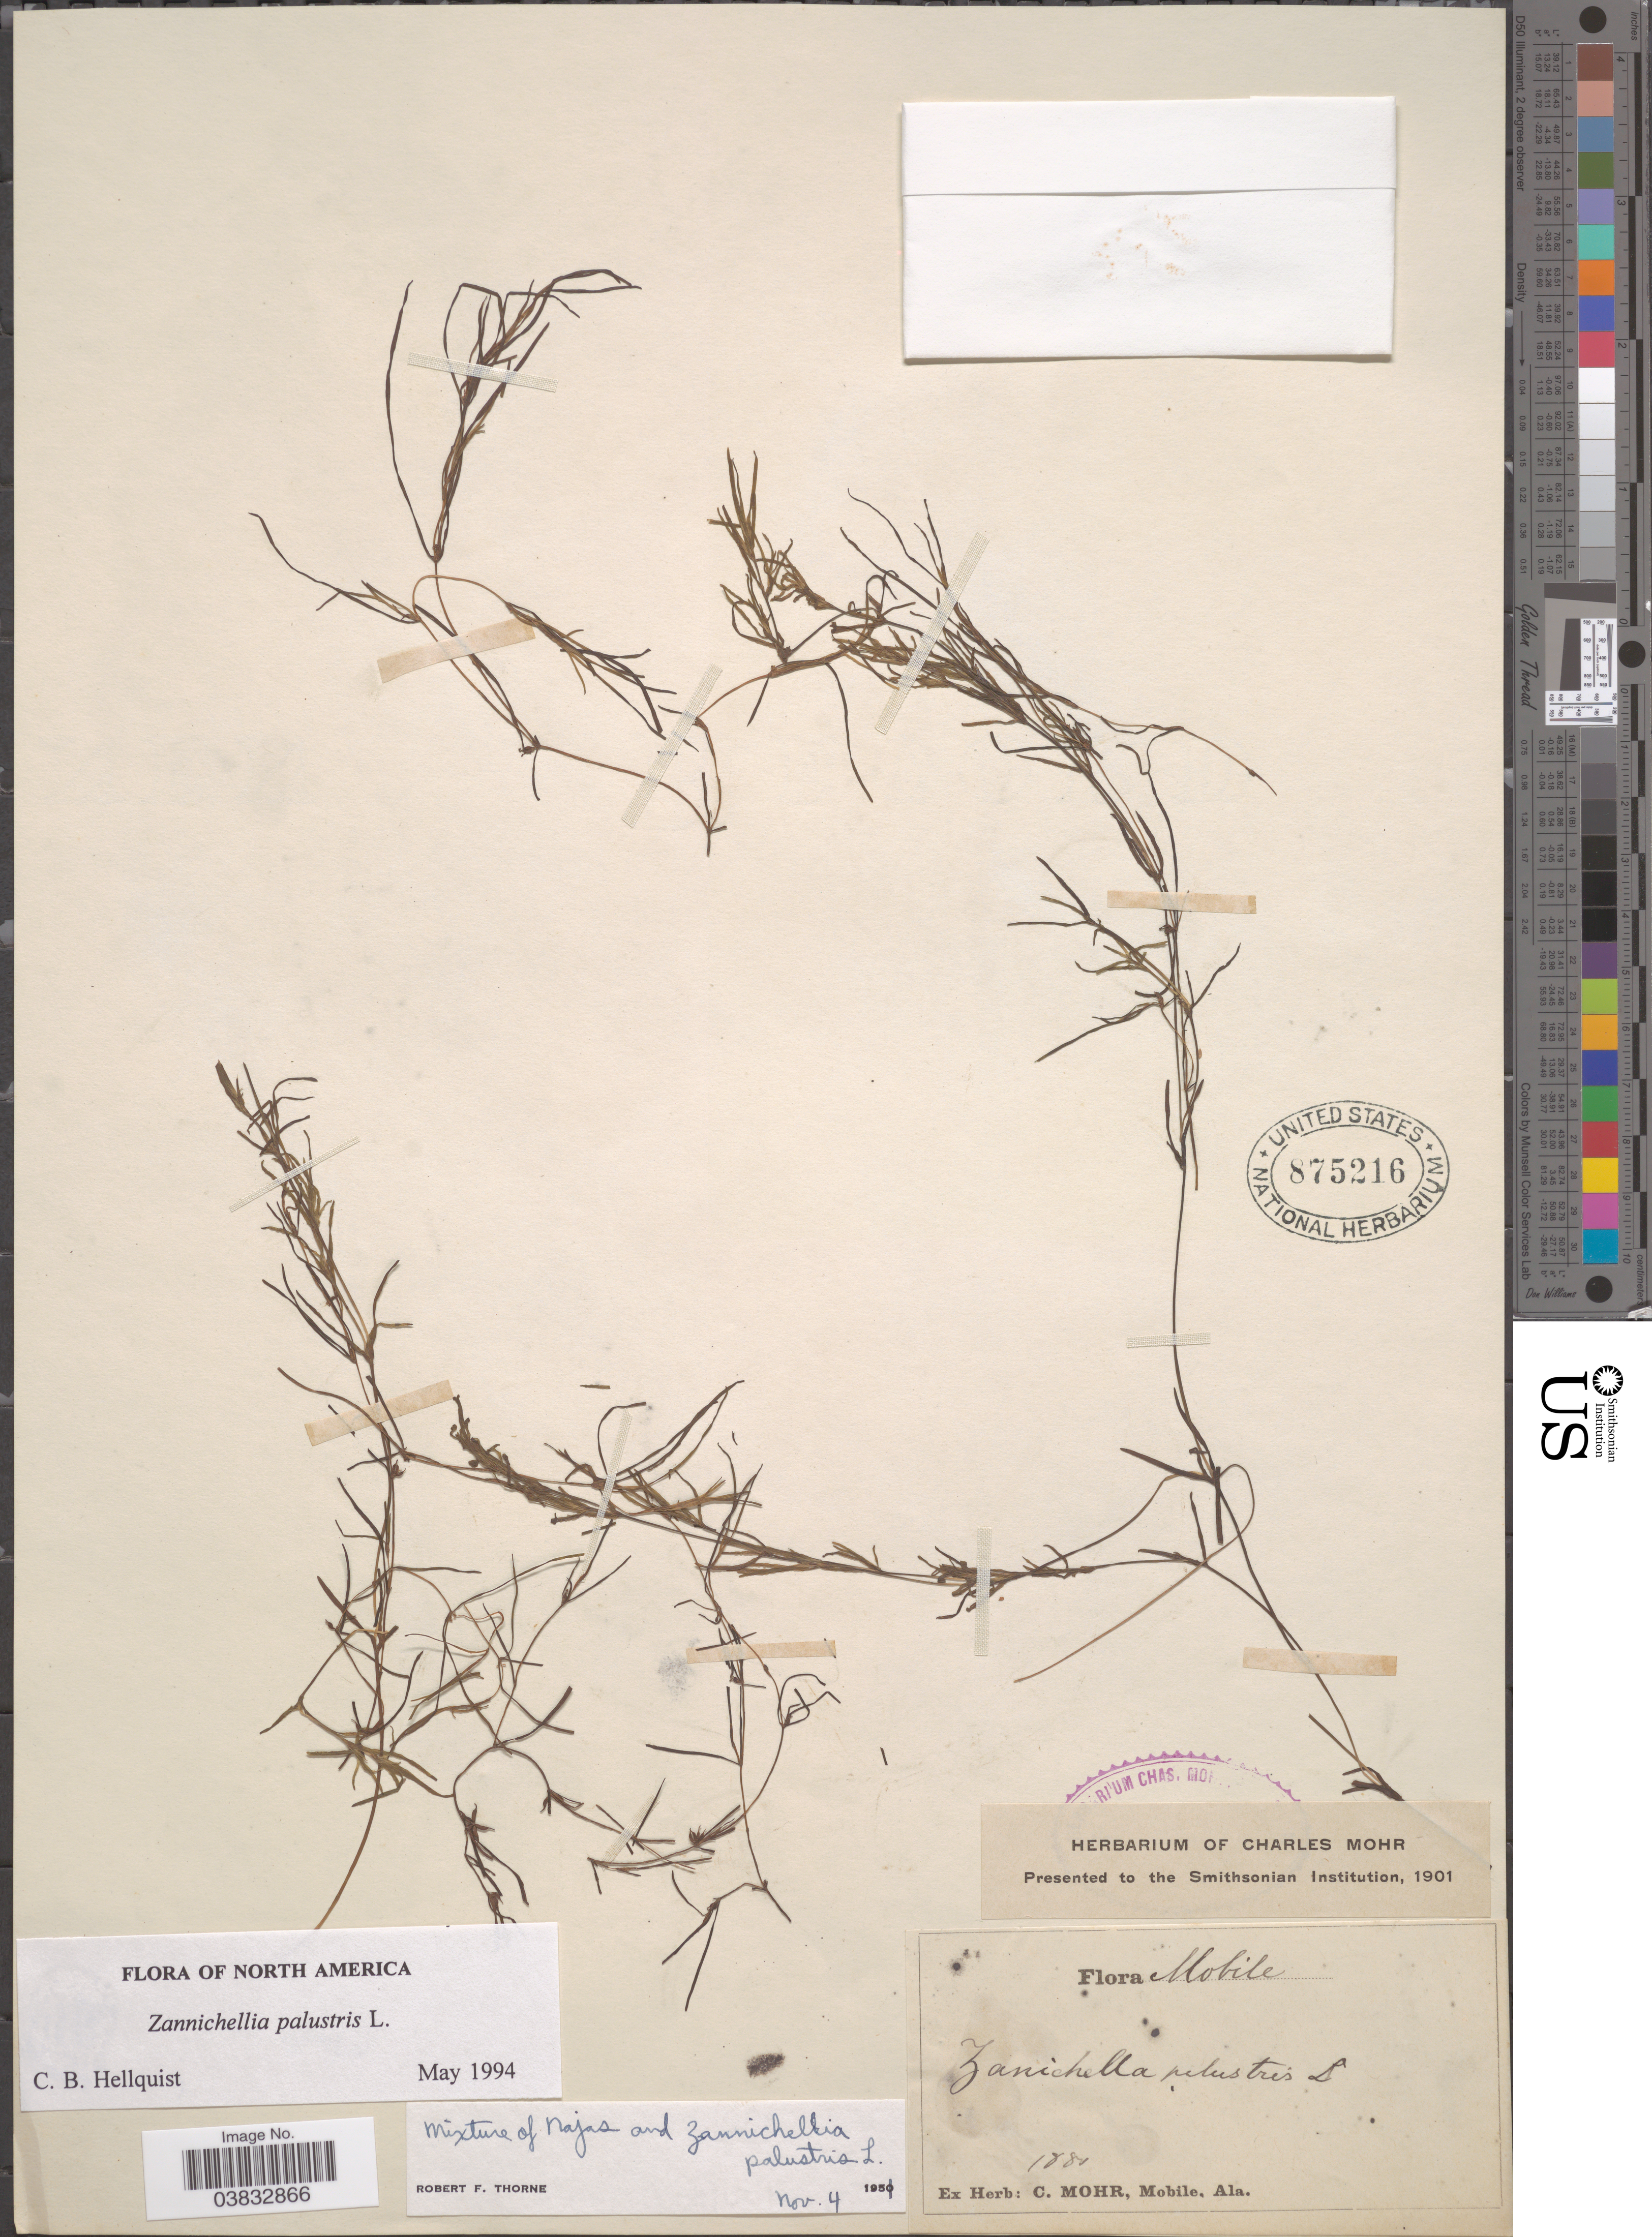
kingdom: Plantae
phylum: Tracheophyta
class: Liliopsida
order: Alismatales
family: Potamogetonaceae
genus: Zannichellia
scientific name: Zannichellia palustris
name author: L.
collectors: Mohr, C. T. (herbarium)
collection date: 1880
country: United States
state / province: Alabama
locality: Mobile.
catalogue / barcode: US 875216